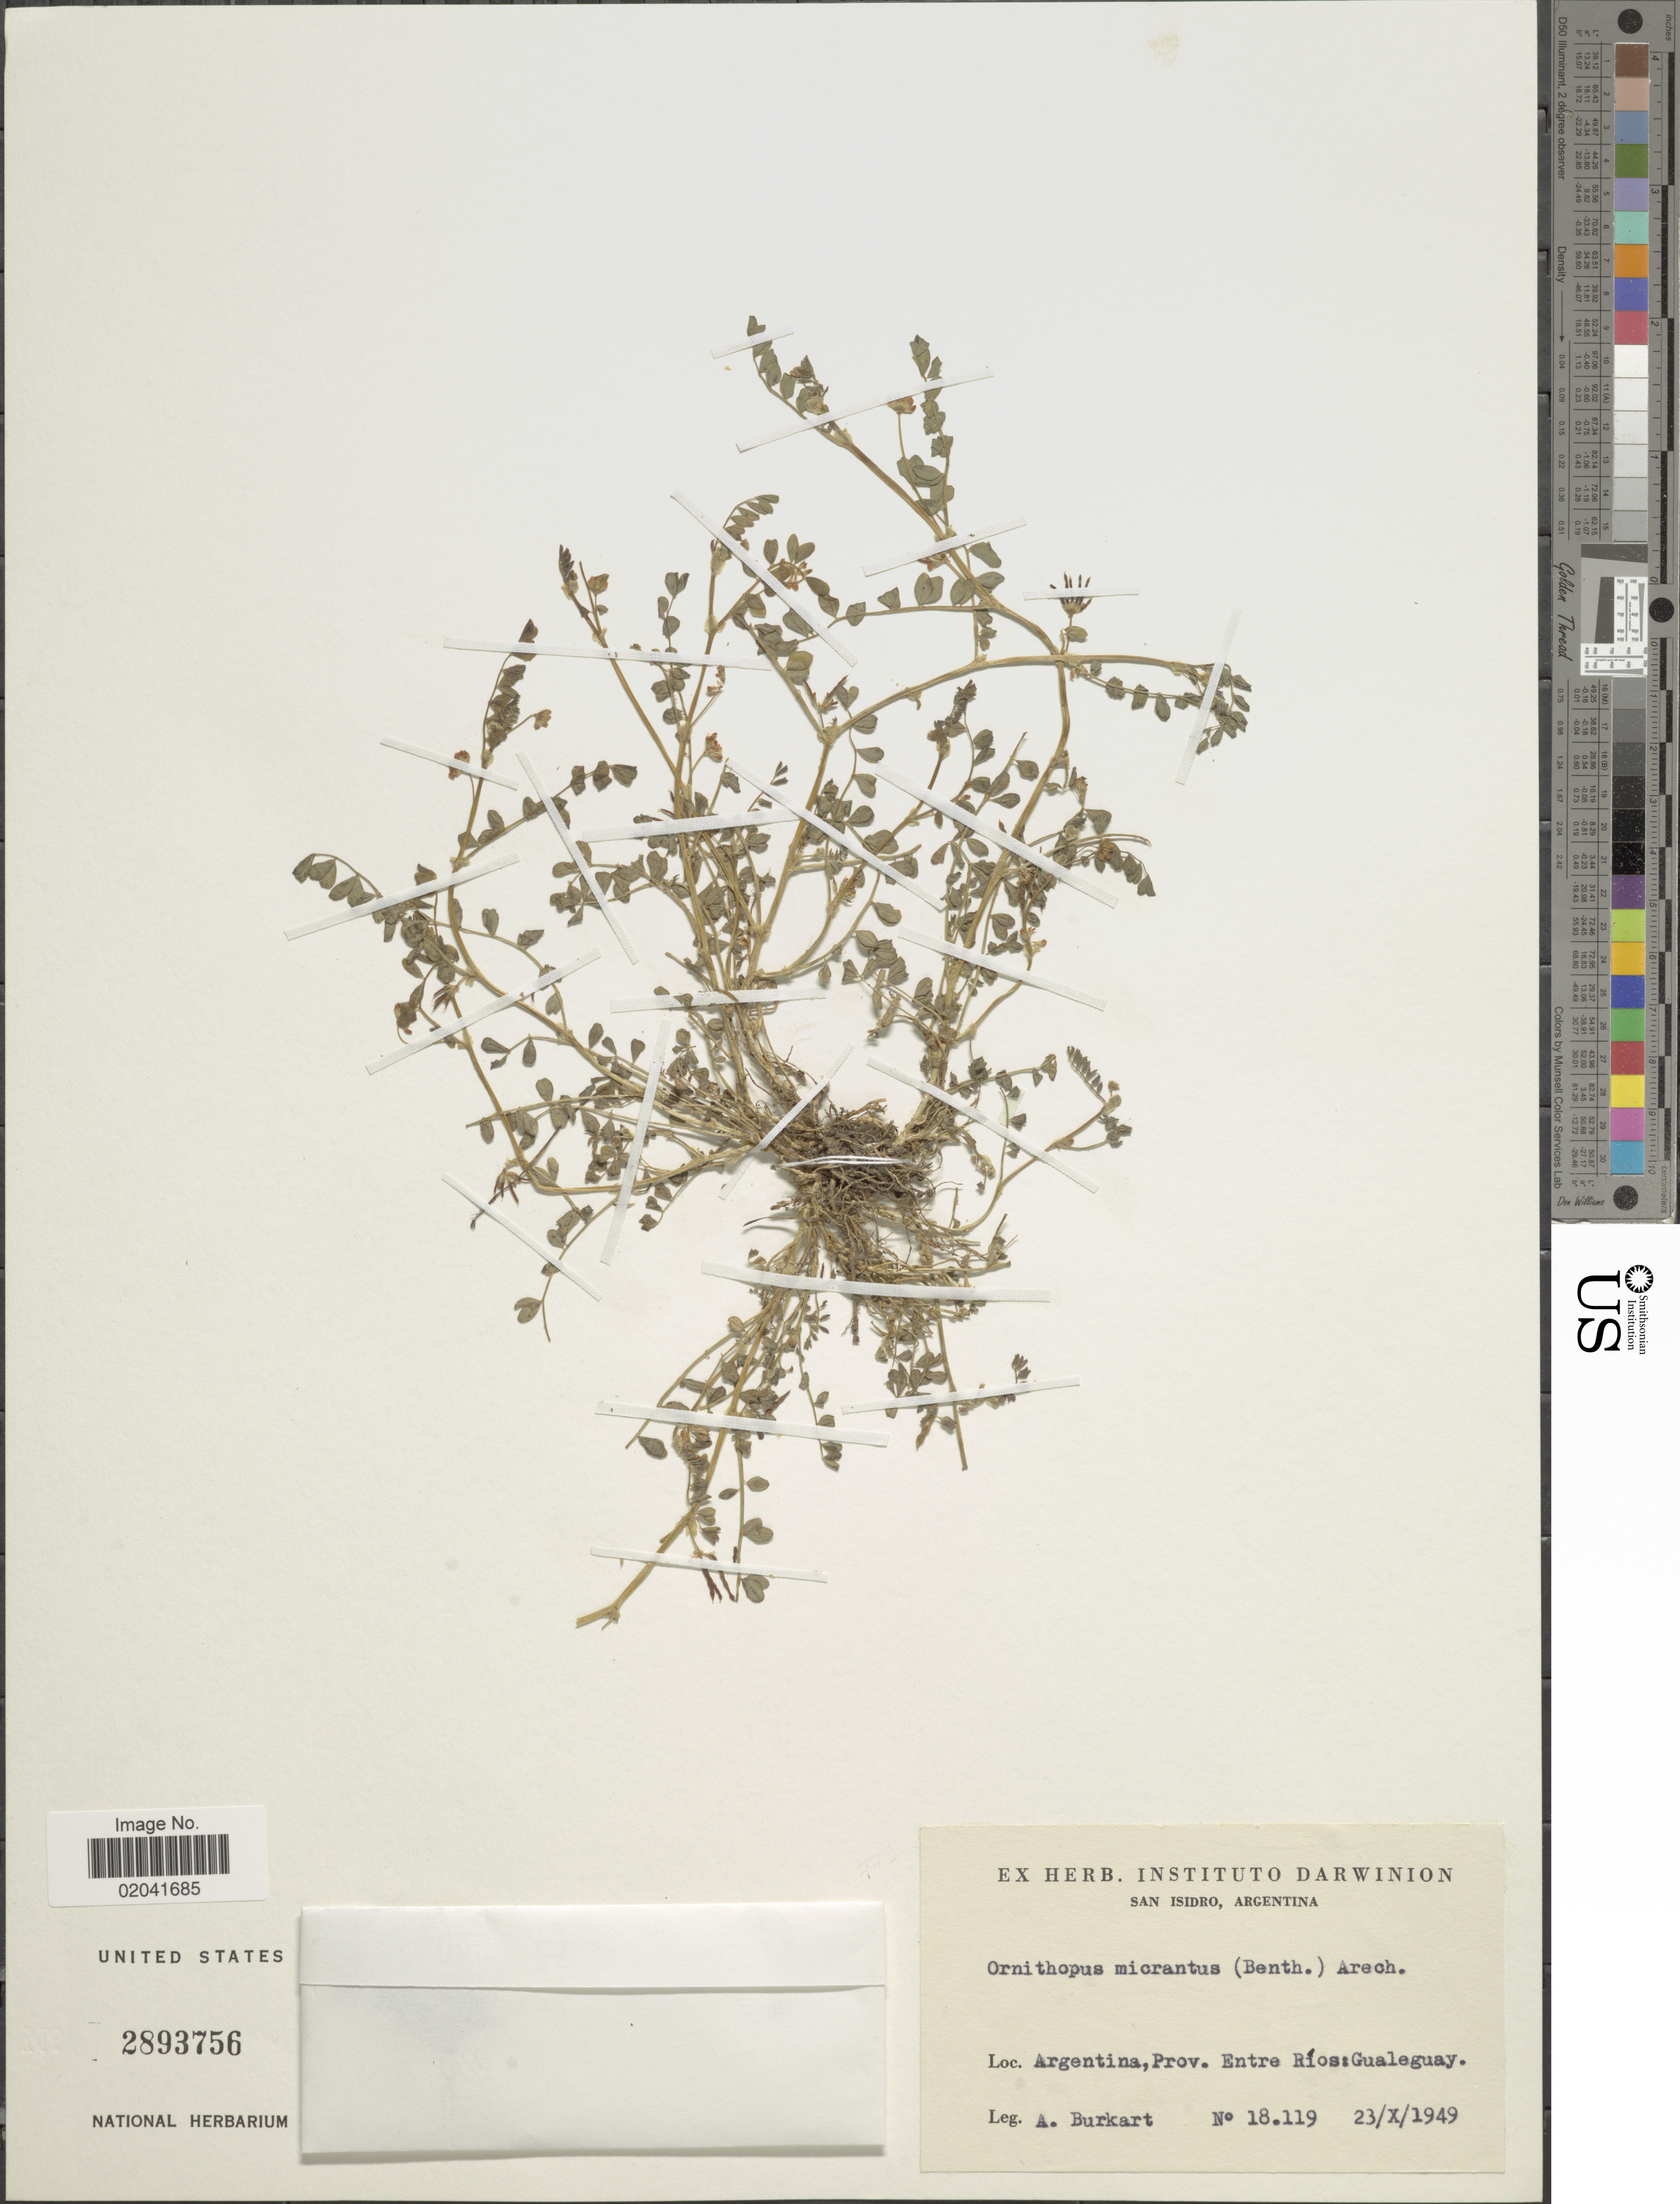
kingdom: Plantae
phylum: Tracheophyta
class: Magnoliopsida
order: Fabales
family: Fabaceae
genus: Ornithopus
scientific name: Ornithopus micranthus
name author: (Benth.) Arechav.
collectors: A. E. Burkart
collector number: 18119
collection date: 1949-10-23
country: Argentina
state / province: Entre Rios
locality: Argentina, Prov. entre Rios: Gualeguay.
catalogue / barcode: US 2893756